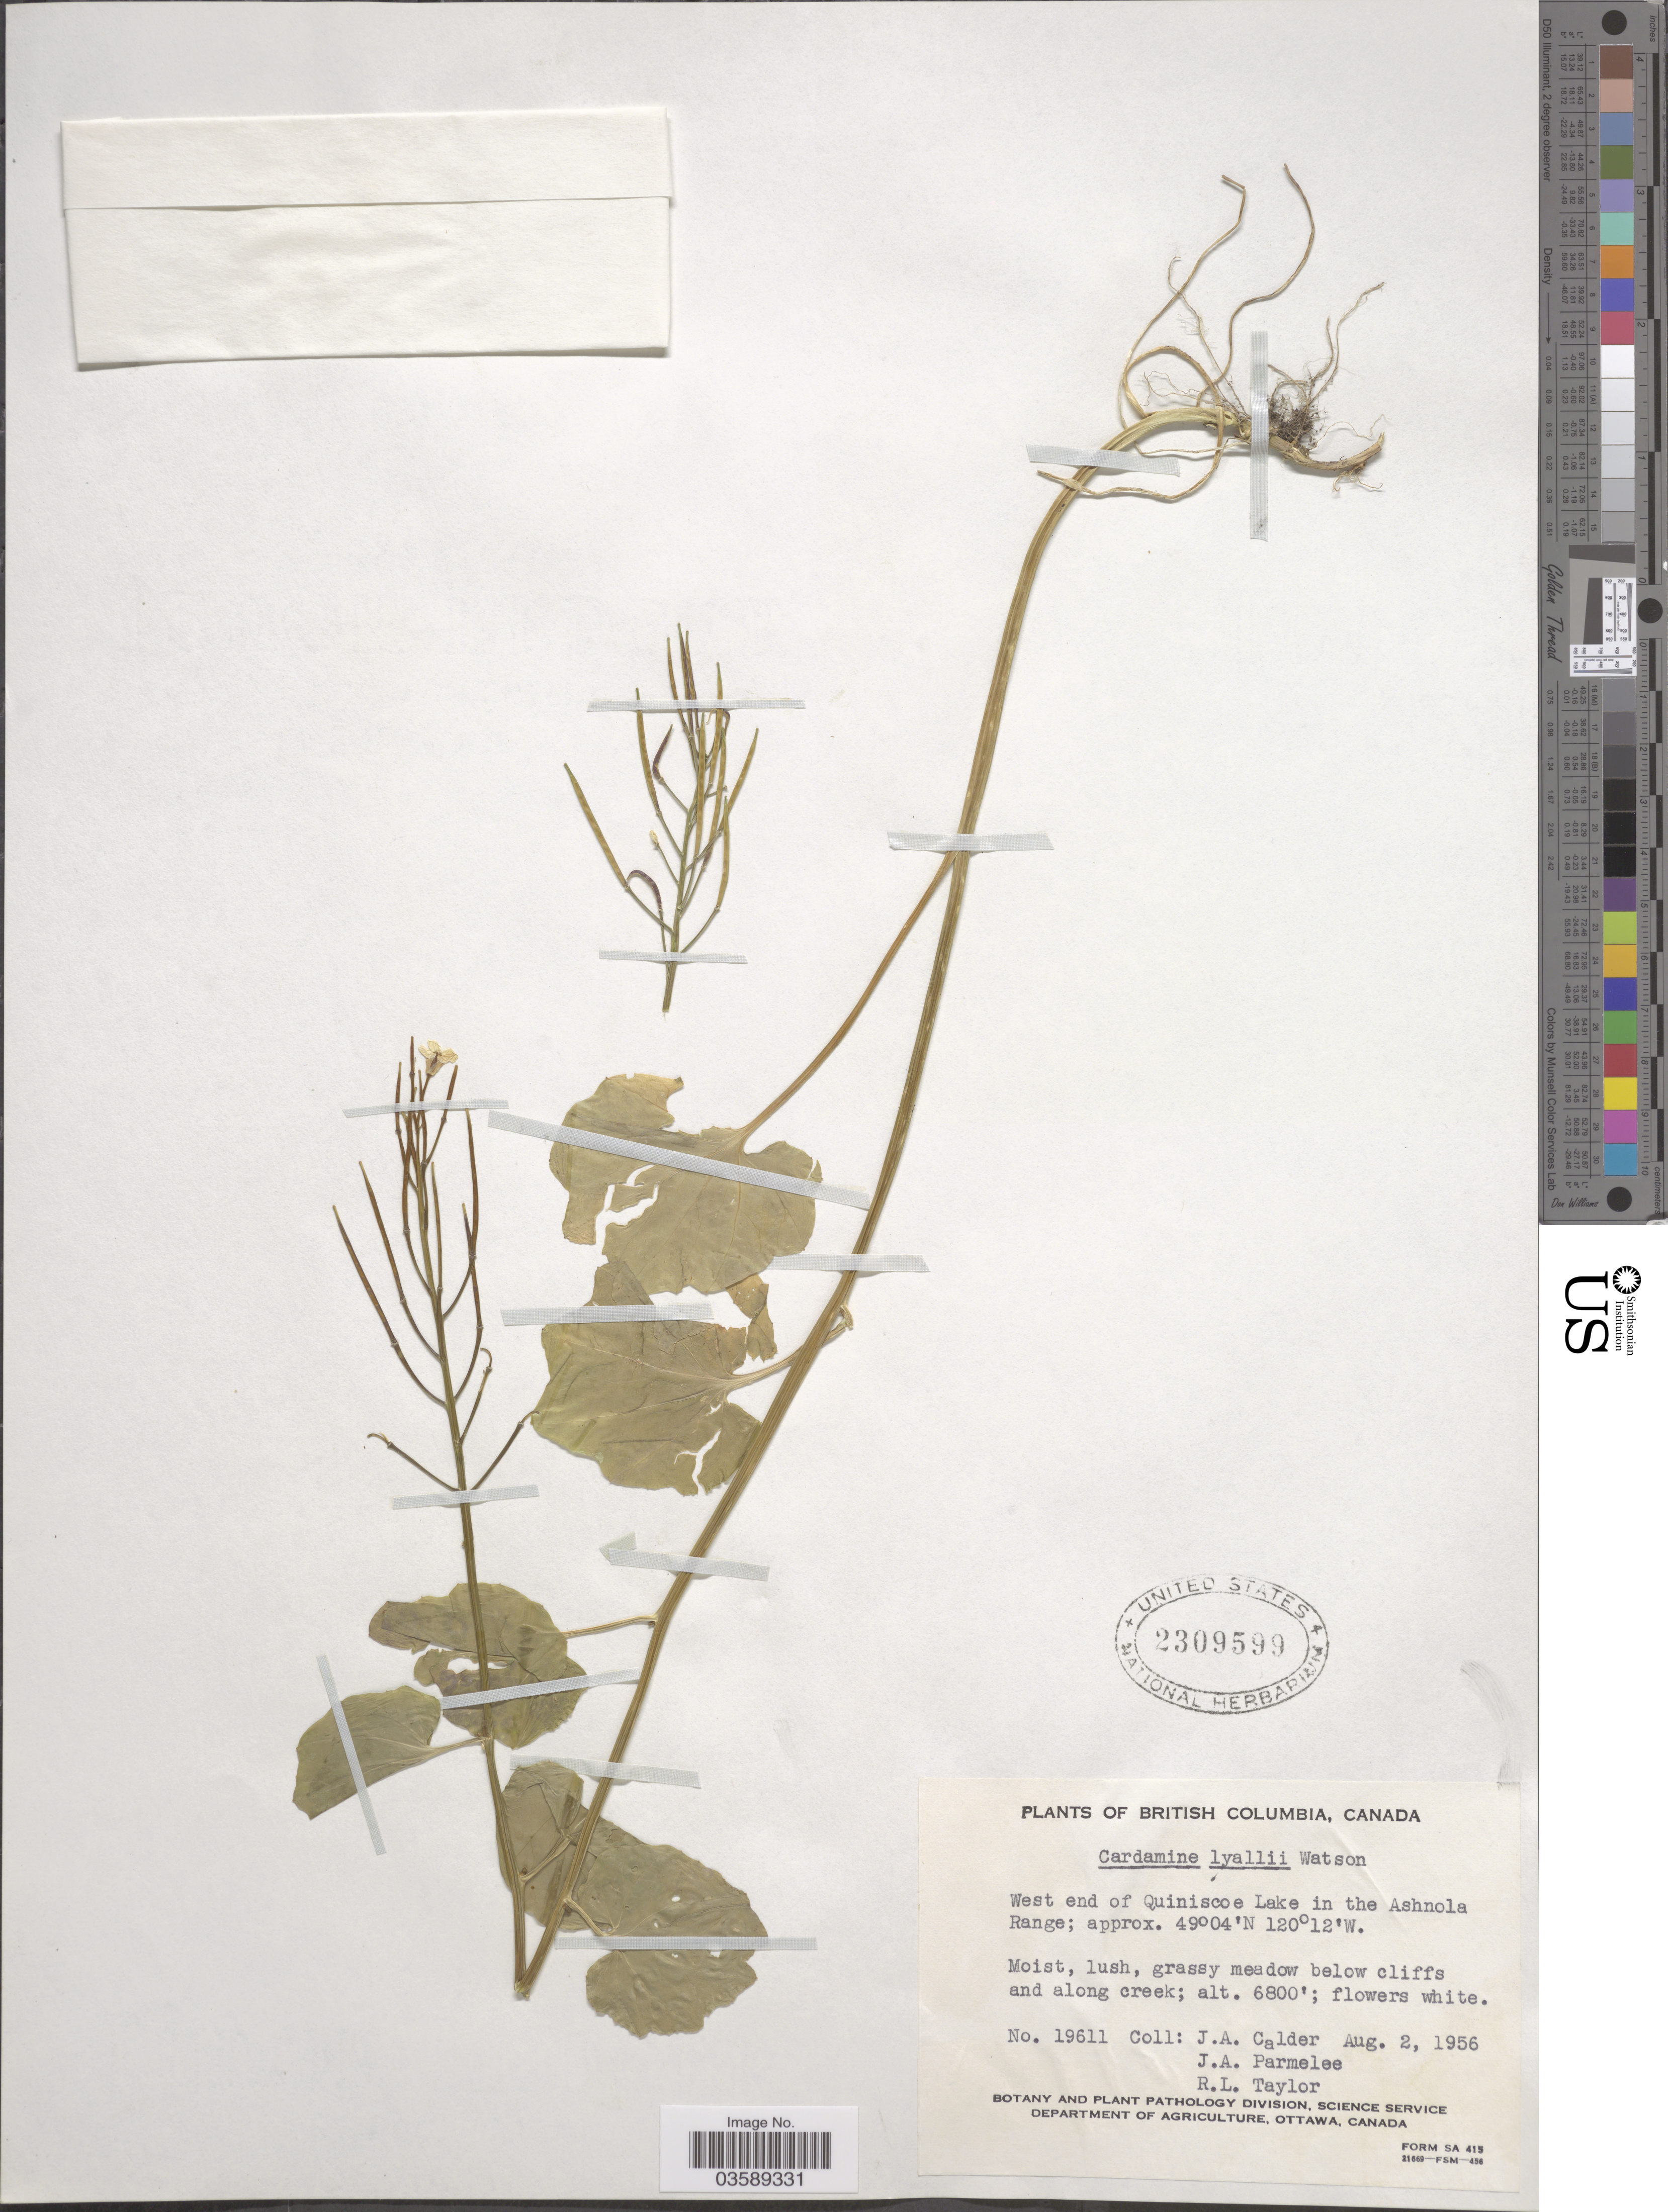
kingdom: Plantae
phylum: Tracheophyta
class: Magnoliopsida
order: Brassicales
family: Brassicaceae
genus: Cardamine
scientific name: Cardamine lyallii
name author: S. Watson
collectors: J. A. Calder, J. A. Parmelee & R. Taylor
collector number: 19611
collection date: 1956-08-02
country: Canada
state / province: British Columbia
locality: West end of Quiniscoe Lake in the Ashnola Range.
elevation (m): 2073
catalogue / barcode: US 2309599